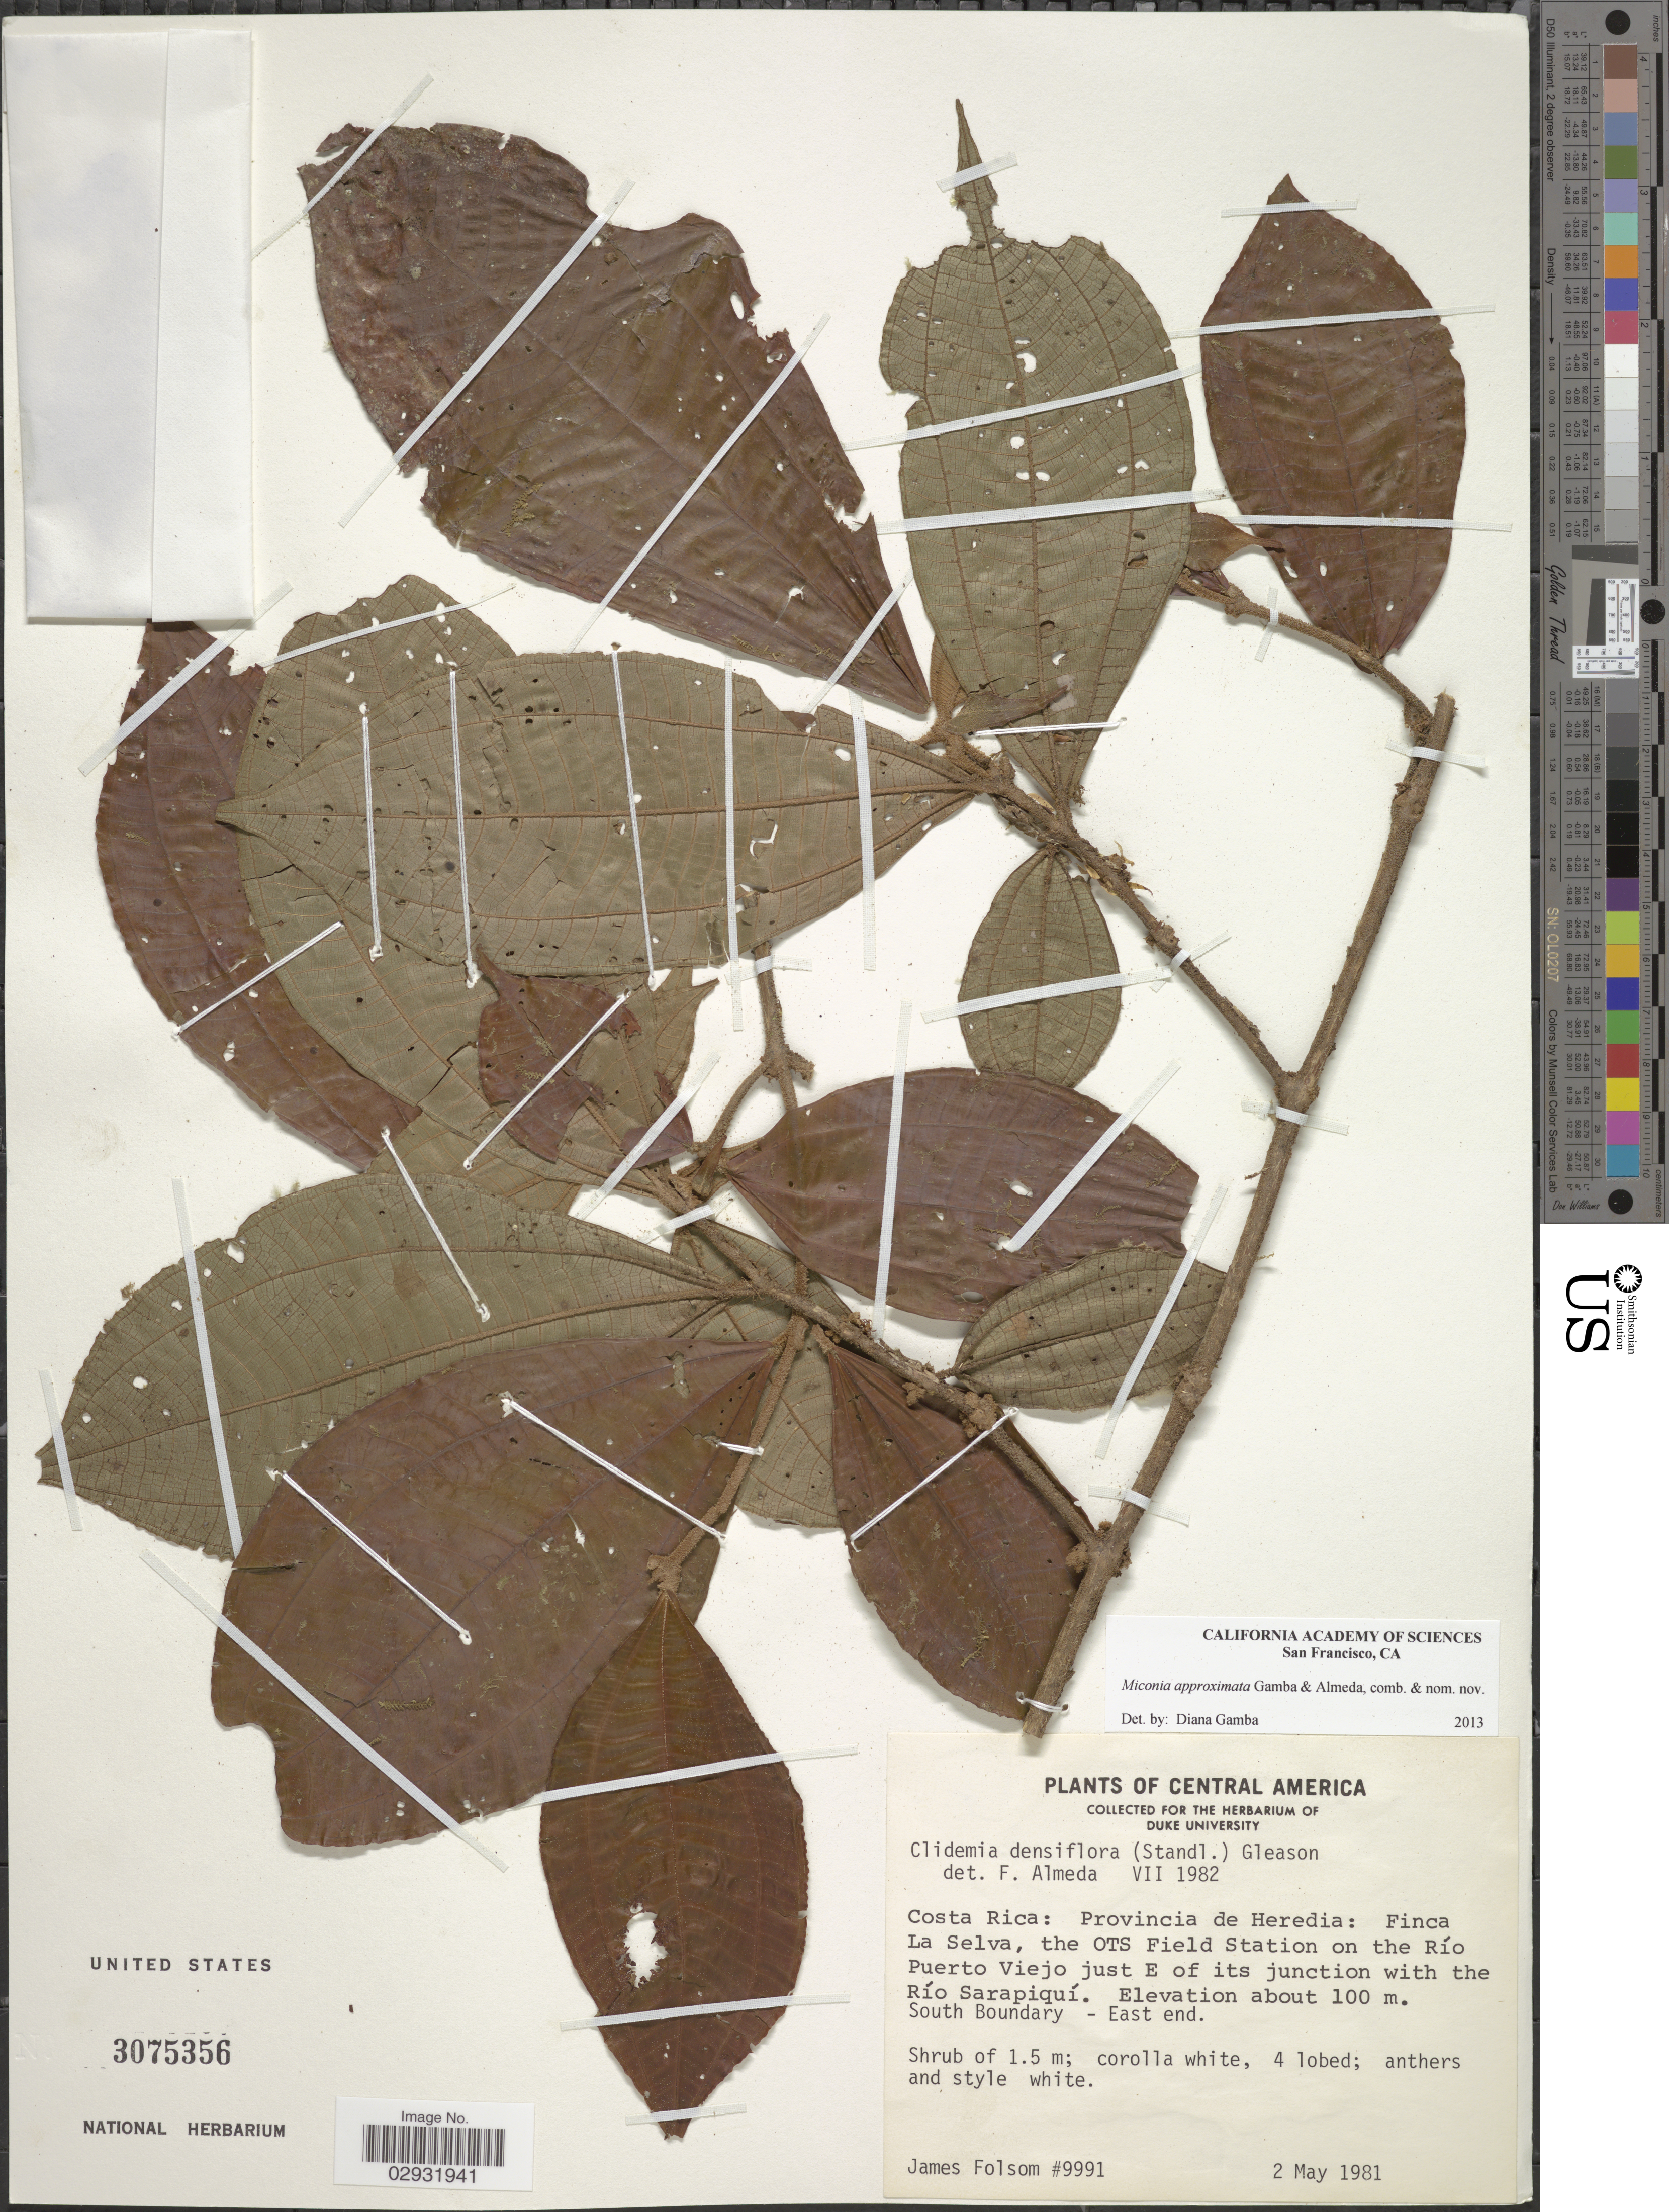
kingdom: Plantae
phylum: Tracheophyta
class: Magnoliopsida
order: Myrtales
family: Melastomataceae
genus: Miconia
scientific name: Miconia approximata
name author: Gamba & Almeda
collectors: J. P. Folsom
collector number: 9991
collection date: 1981-05-02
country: Costa Rica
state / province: Heredia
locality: Finca La Selva, the OTS Field Station on the Río Puerto Viejo just E of its junction with the Río Sarapiquí. South Boundary - East end.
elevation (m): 100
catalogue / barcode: US 3075356